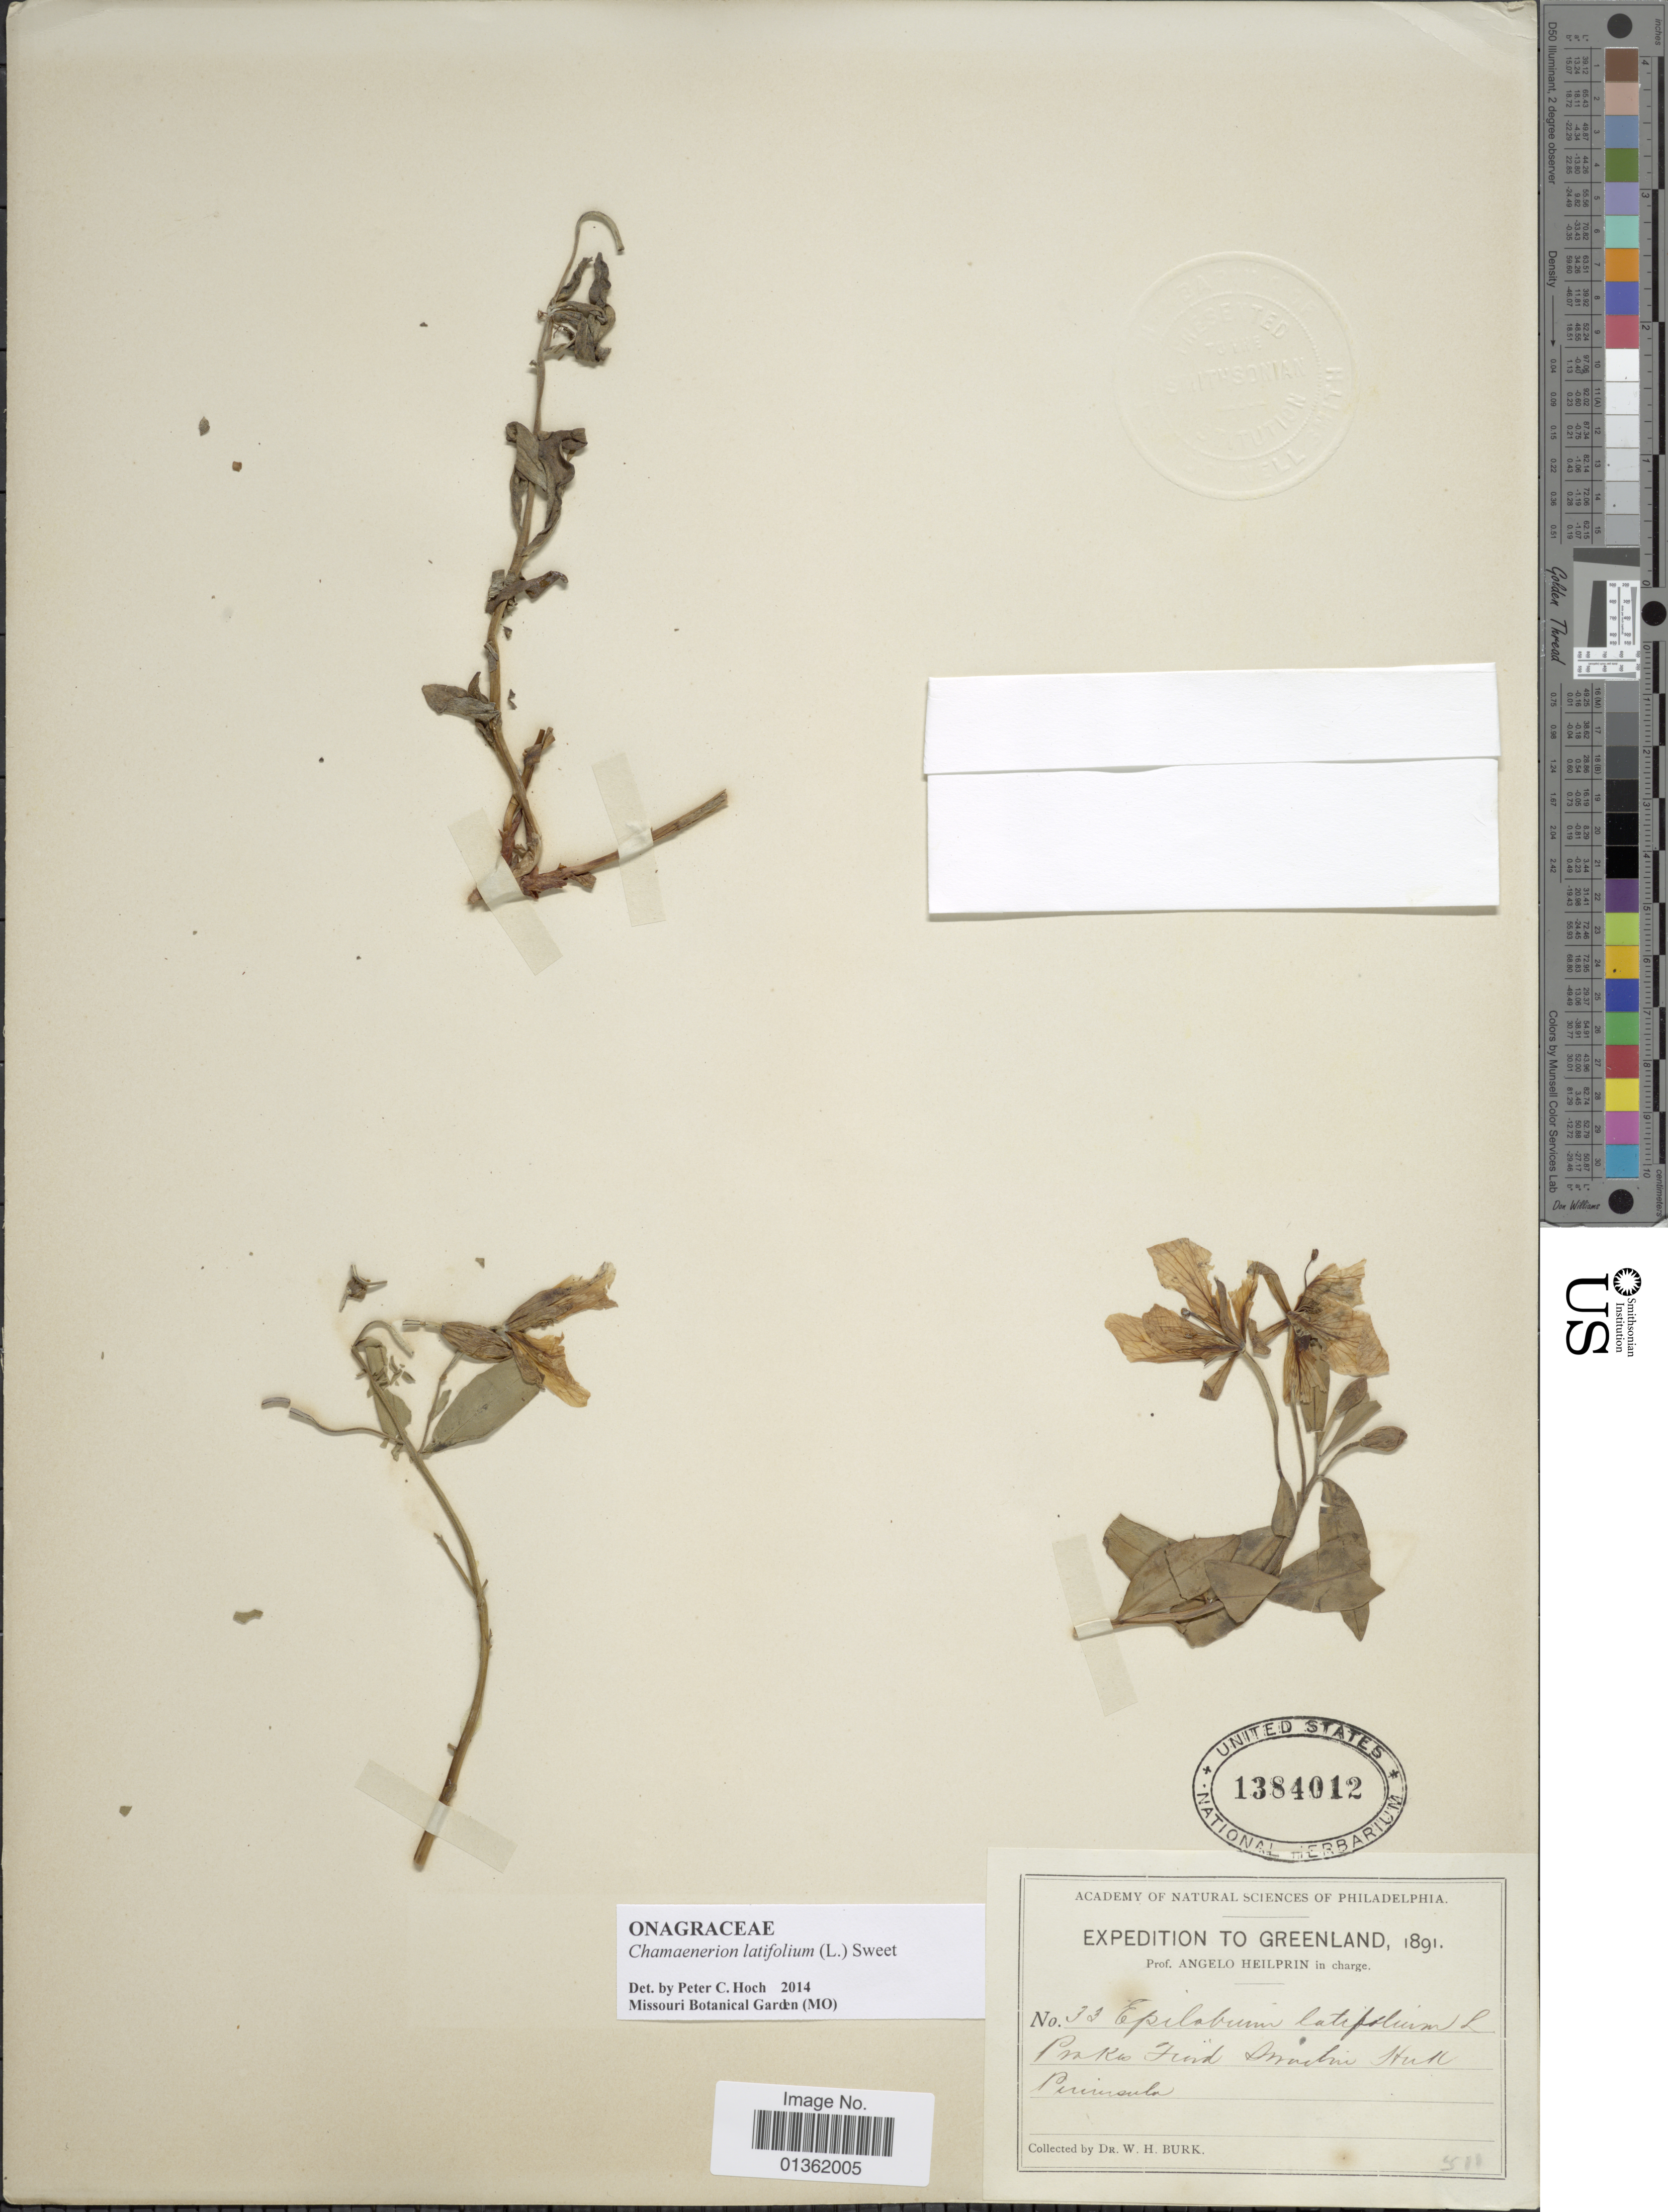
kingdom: Plantae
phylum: Tracheophyta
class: Magnoliopsida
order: Myrtales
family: Onagraceae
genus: Chamaenerion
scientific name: Chamaenerion latifolium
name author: (L.) Th. Fr. & Lange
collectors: W. Burk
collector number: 33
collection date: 1891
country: Greenland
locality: Prakes Fiord, Svarten Huk Peninsula.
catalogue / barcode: US 1384012